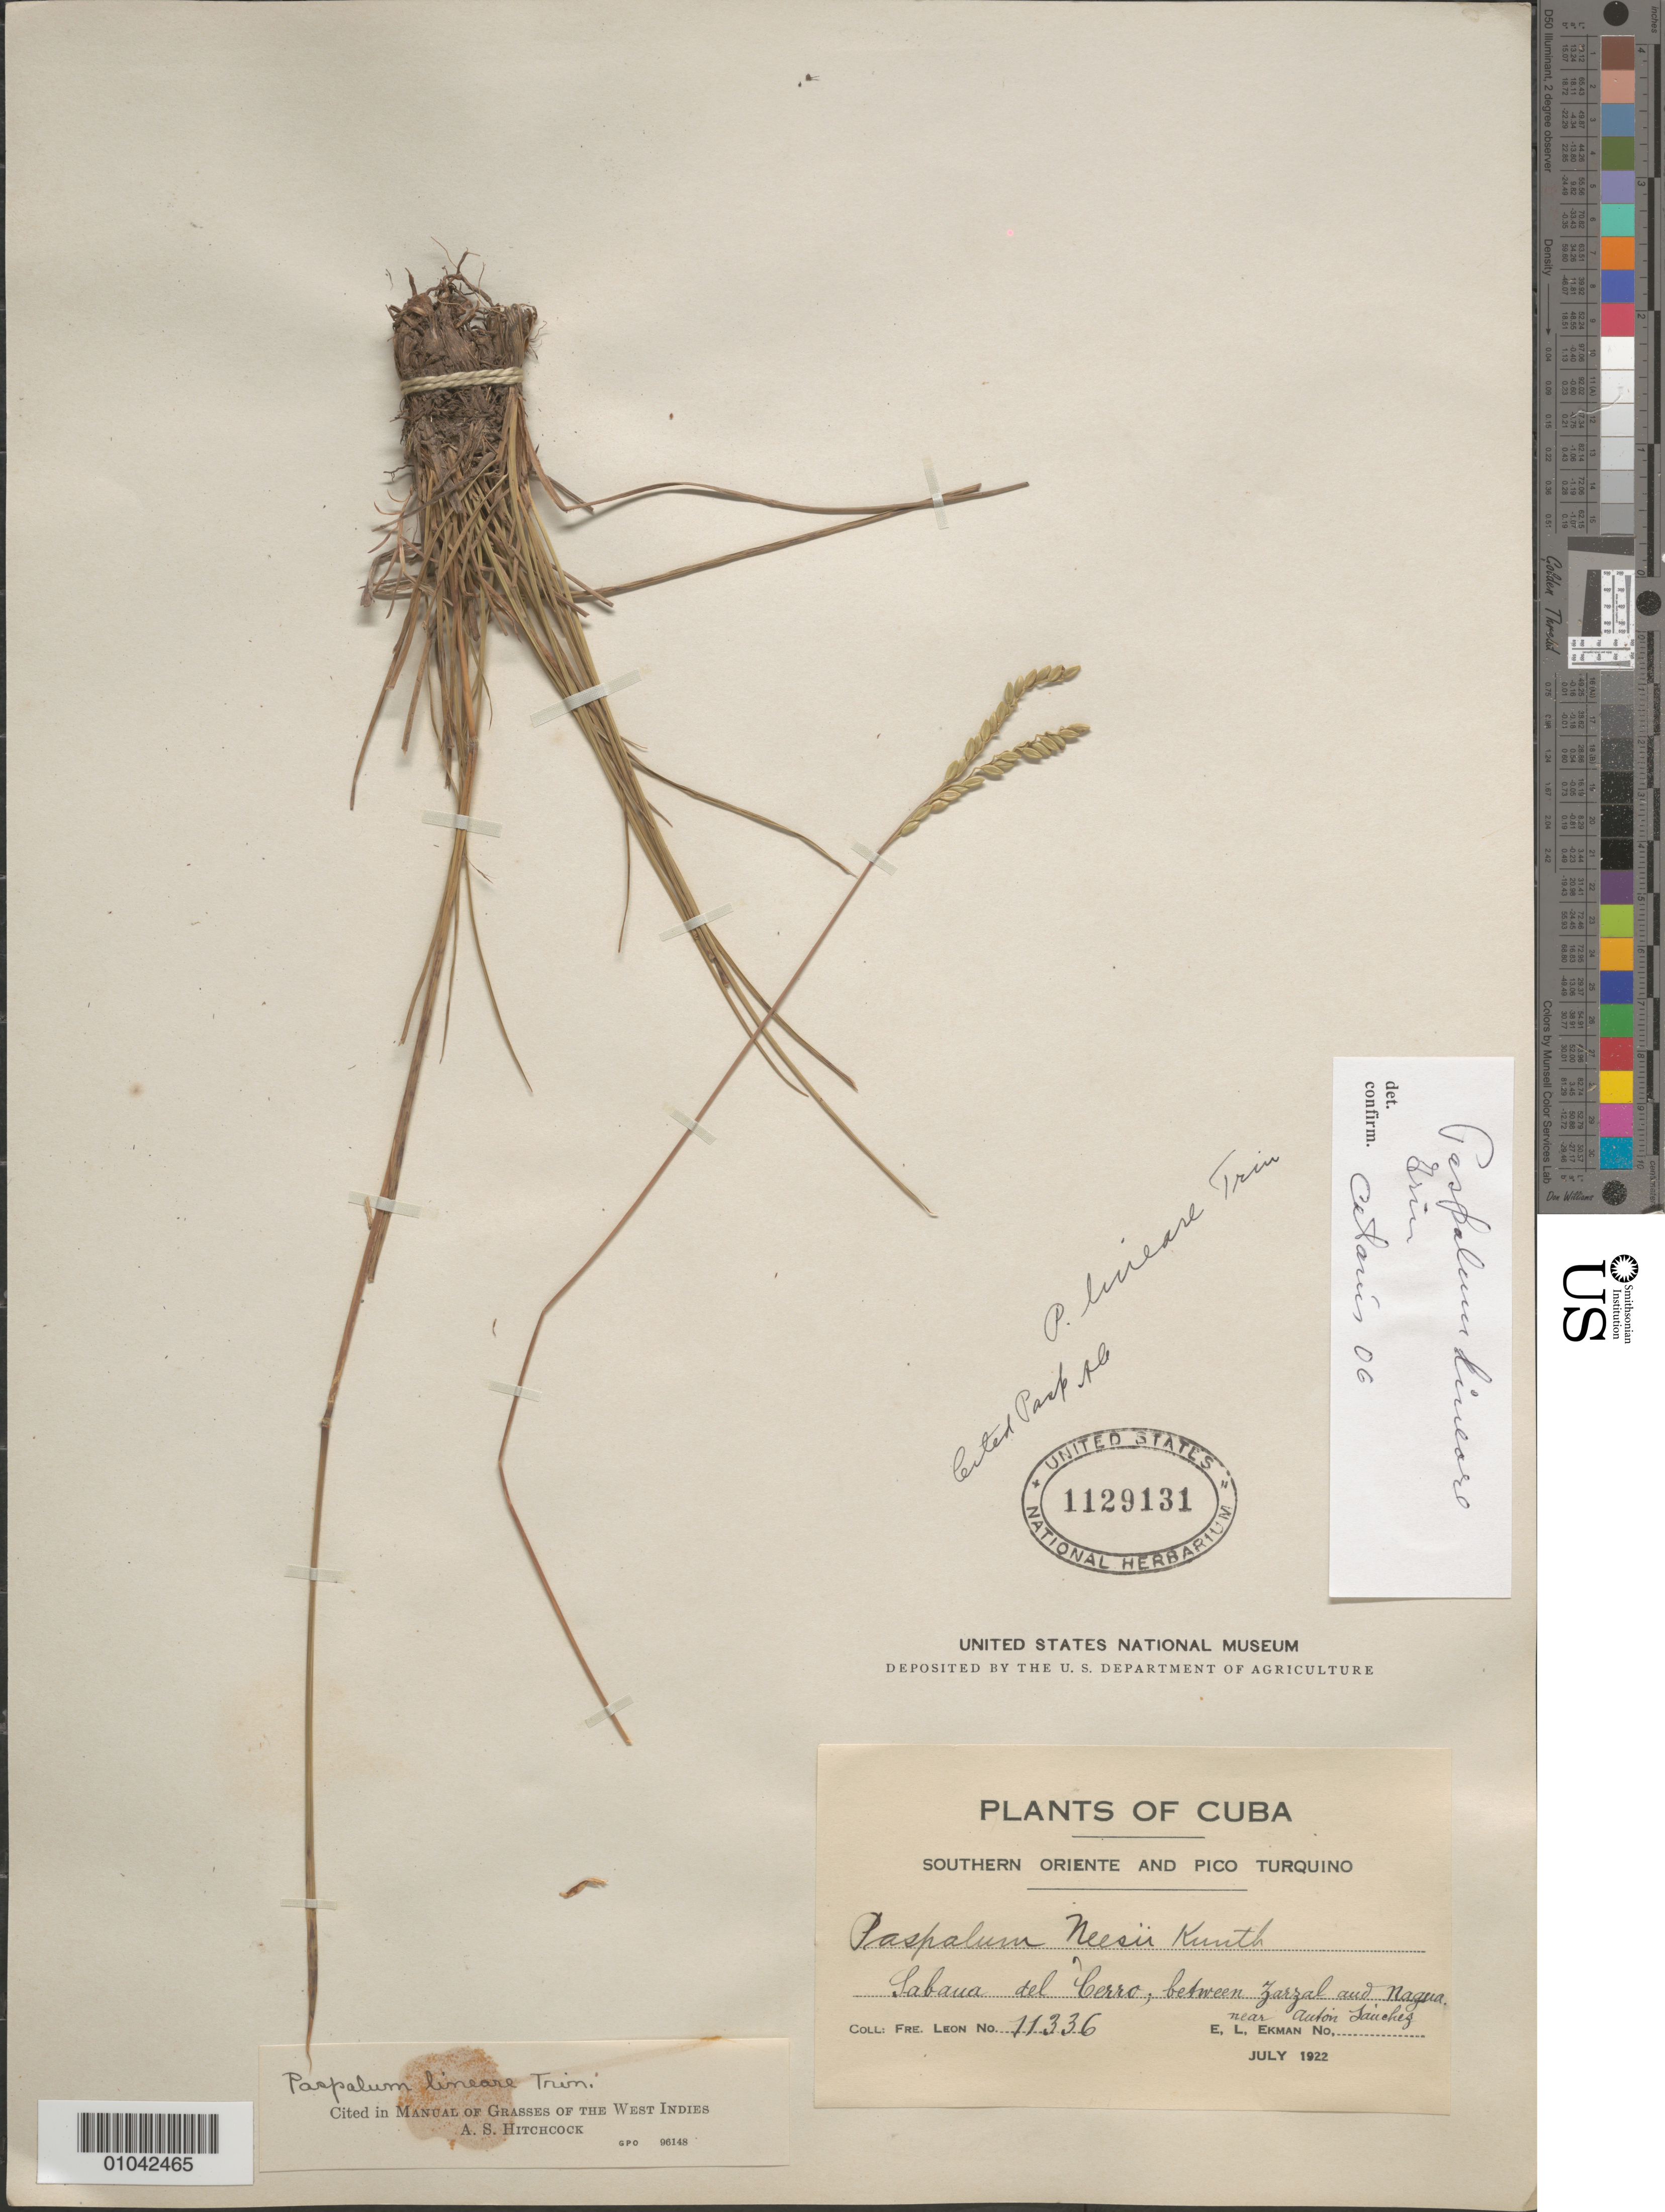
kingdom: Plantae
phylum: Tracheophyta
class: Liliopsida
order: Poales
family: Poaceae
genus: Paspalum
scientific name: Paspalum lineare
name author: Trin.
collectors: E. L. Ekman, Bro. León, Bro. León & E. L. Ekman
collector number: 11336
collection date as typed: Jul 1922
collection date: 1922-07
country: Cuba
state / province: Oriente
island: Cuba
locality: Southern Oriente and Pico Turquino, Sabana del Cerro, between Zazal and Nagua, near Auton Sanchez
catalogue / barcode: US 1129131